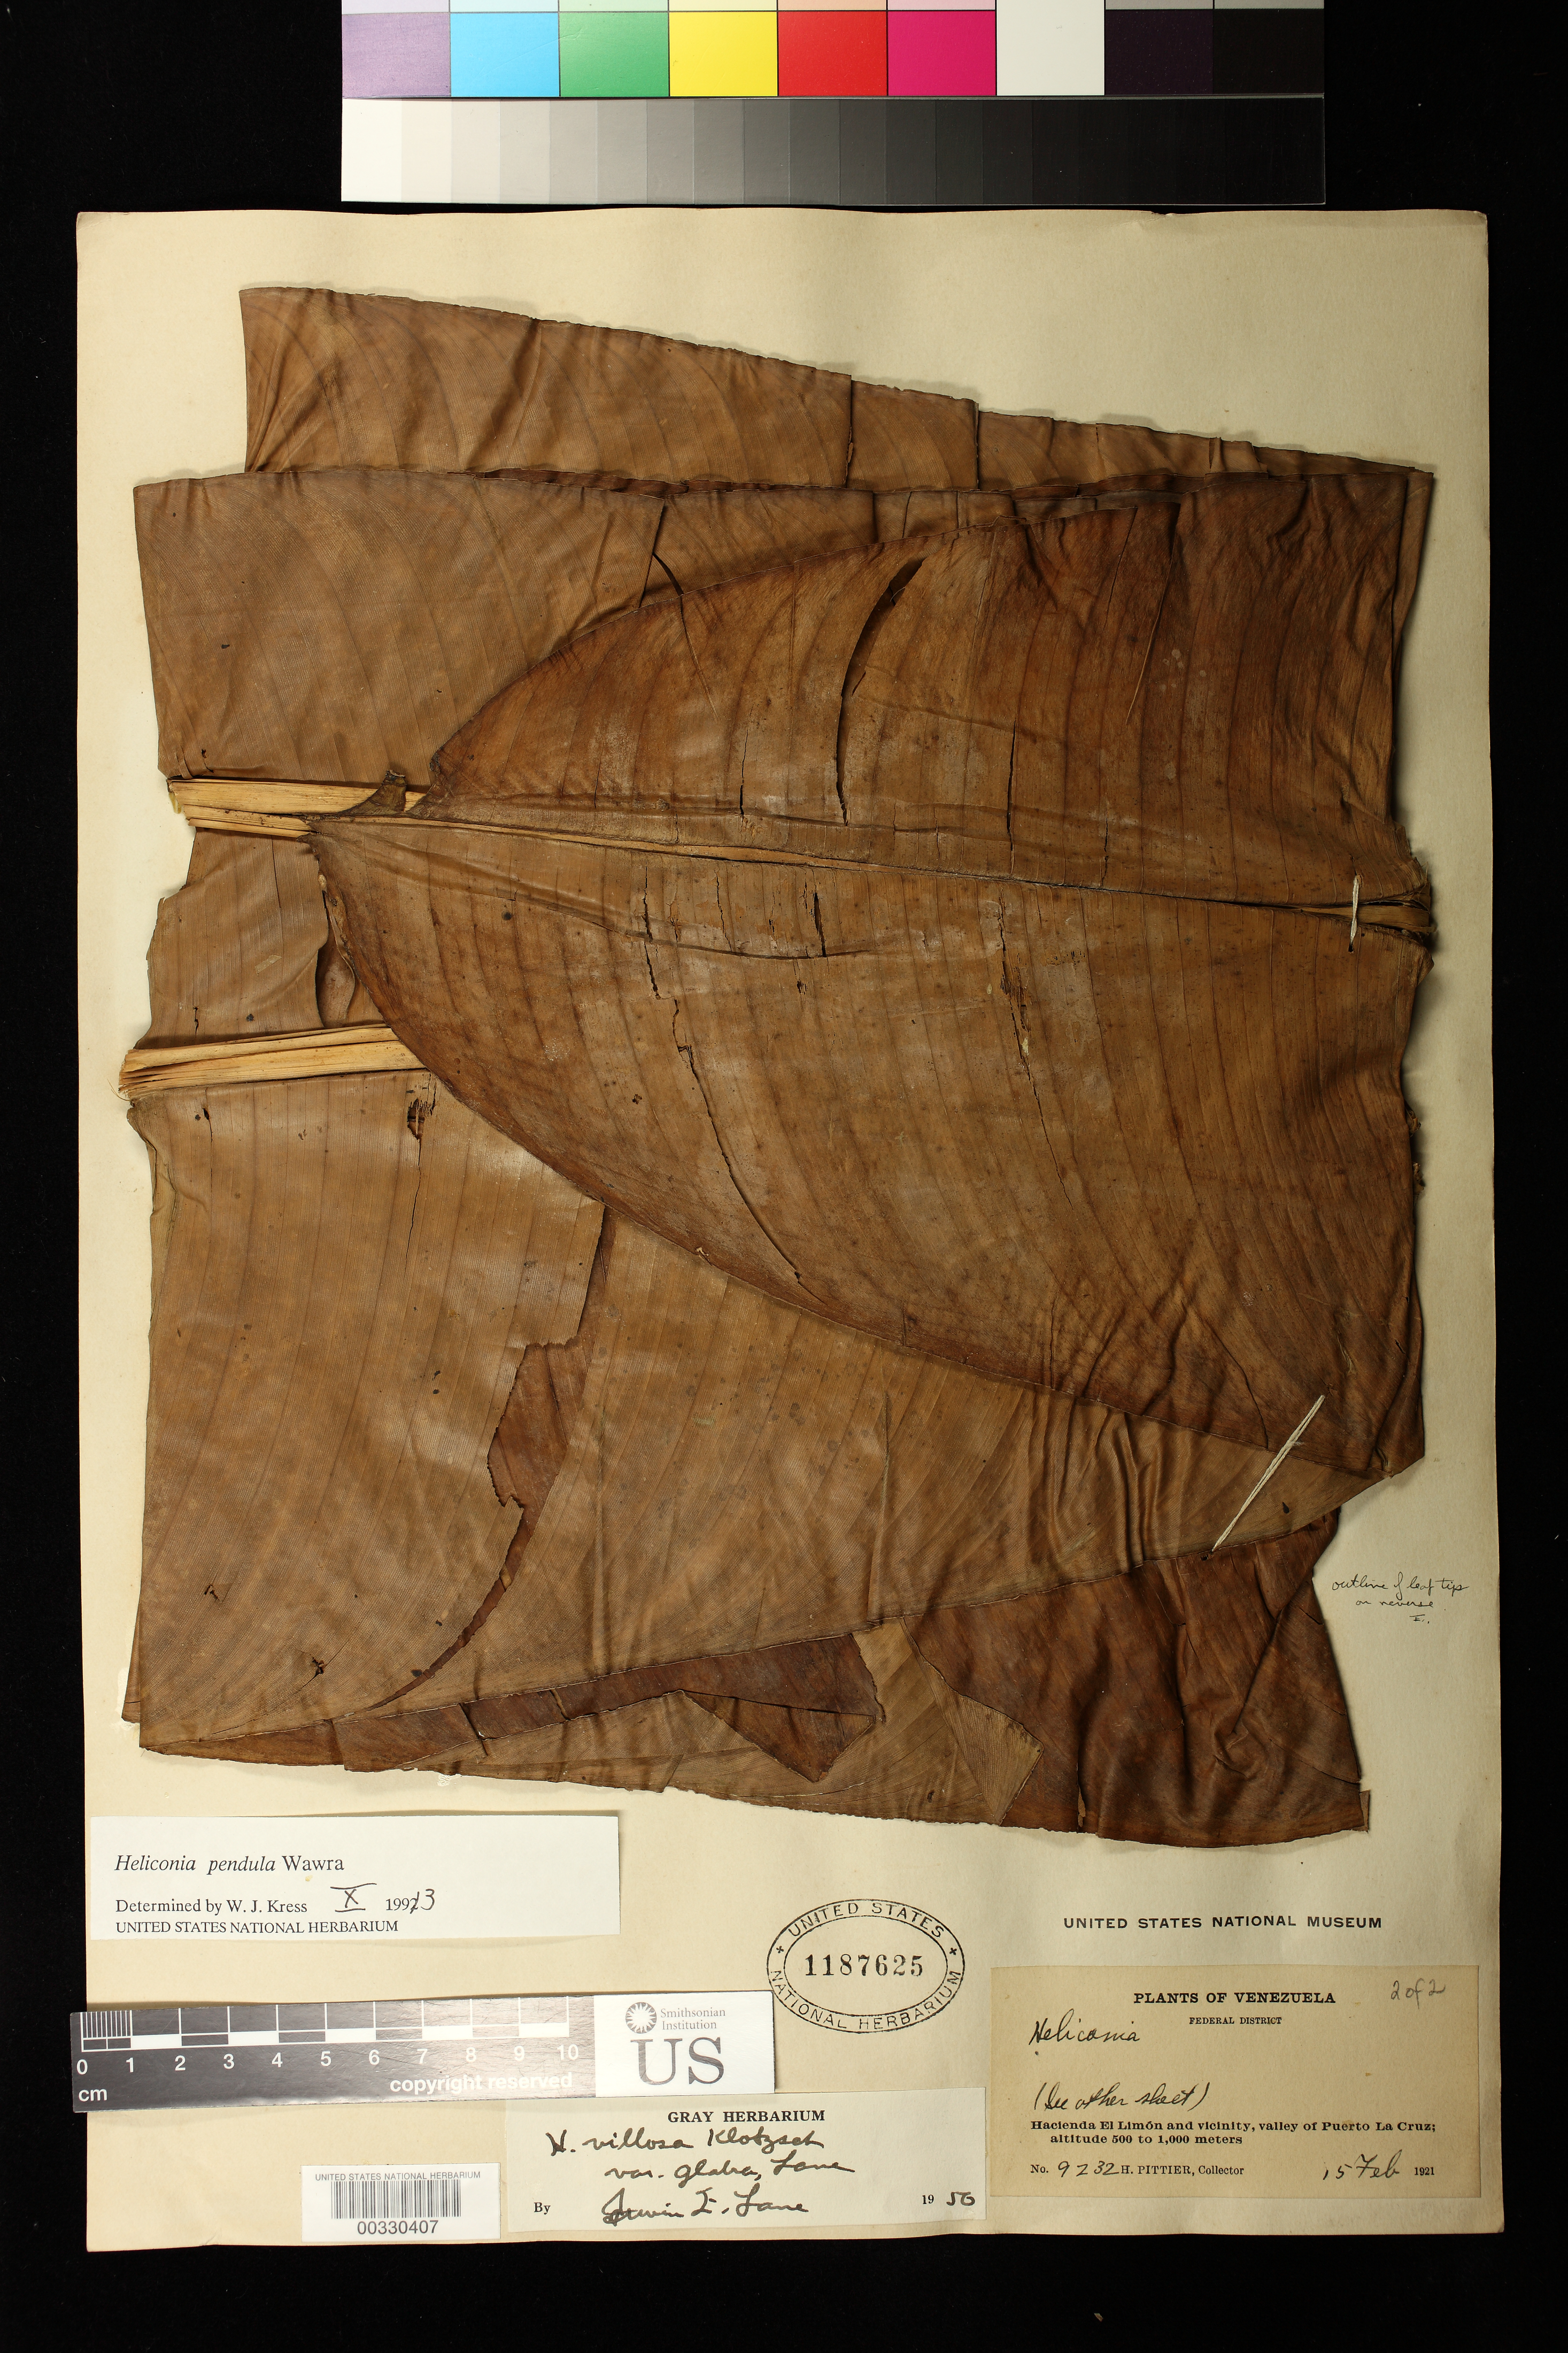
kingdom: Plantae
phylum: Tracheophyta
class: Liliopsida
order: Zingiberales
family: Heliconiaceae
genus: Heliconia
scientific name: Heliconia pendula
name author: Wawra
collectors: H. F. Pittier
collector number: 9232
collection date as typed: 15 Feb 1921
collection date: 1921-02-15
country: Venezuela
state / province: Distrito Federal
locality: Hacienda el limon and vicinity, valley of puerto la cruz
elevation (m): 500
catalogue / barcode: US 1187625